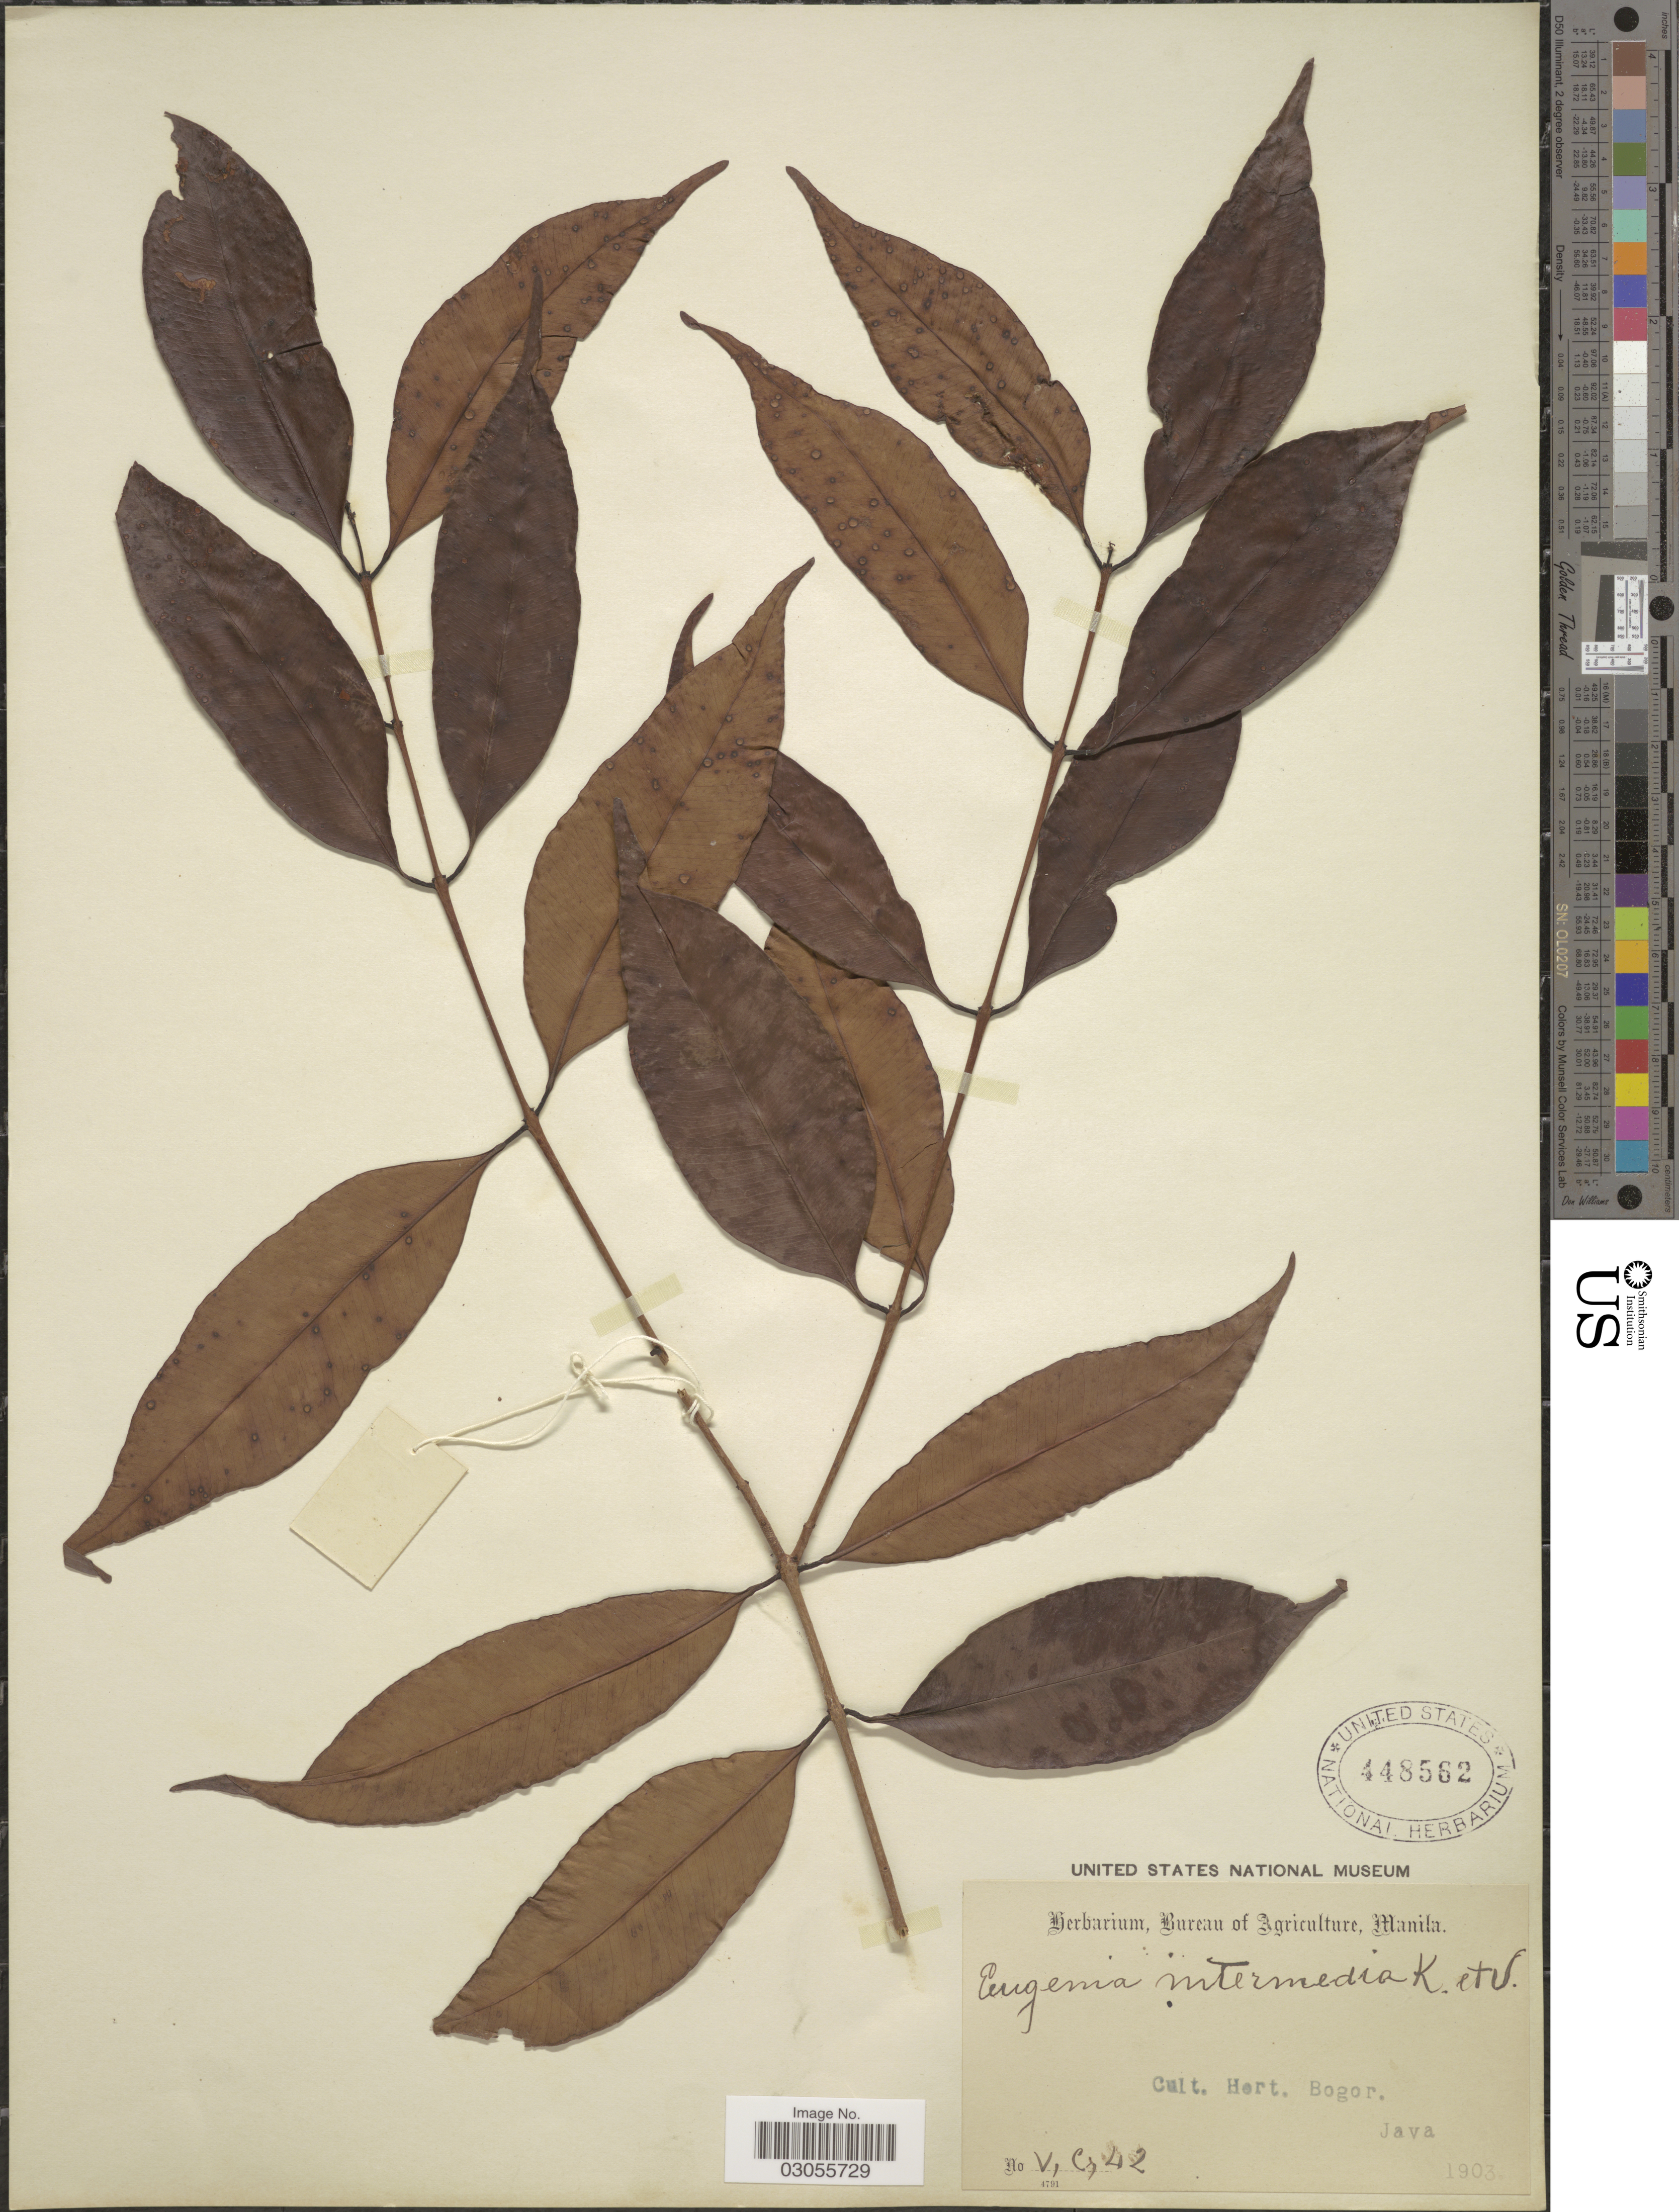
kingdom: Plantae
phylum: Tracheophyta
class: Magnoliopsida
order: Myrtales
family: Myrtaceae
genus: Eugenia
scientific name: Eugenia intermedia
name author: Koord. & Valeton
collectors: ex Herb. Bur. Agric. Manila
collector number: V, C, 42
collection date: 1903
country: Indonesia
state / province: Java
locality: Cult. Hort. Bogor.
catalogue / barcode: US 448562